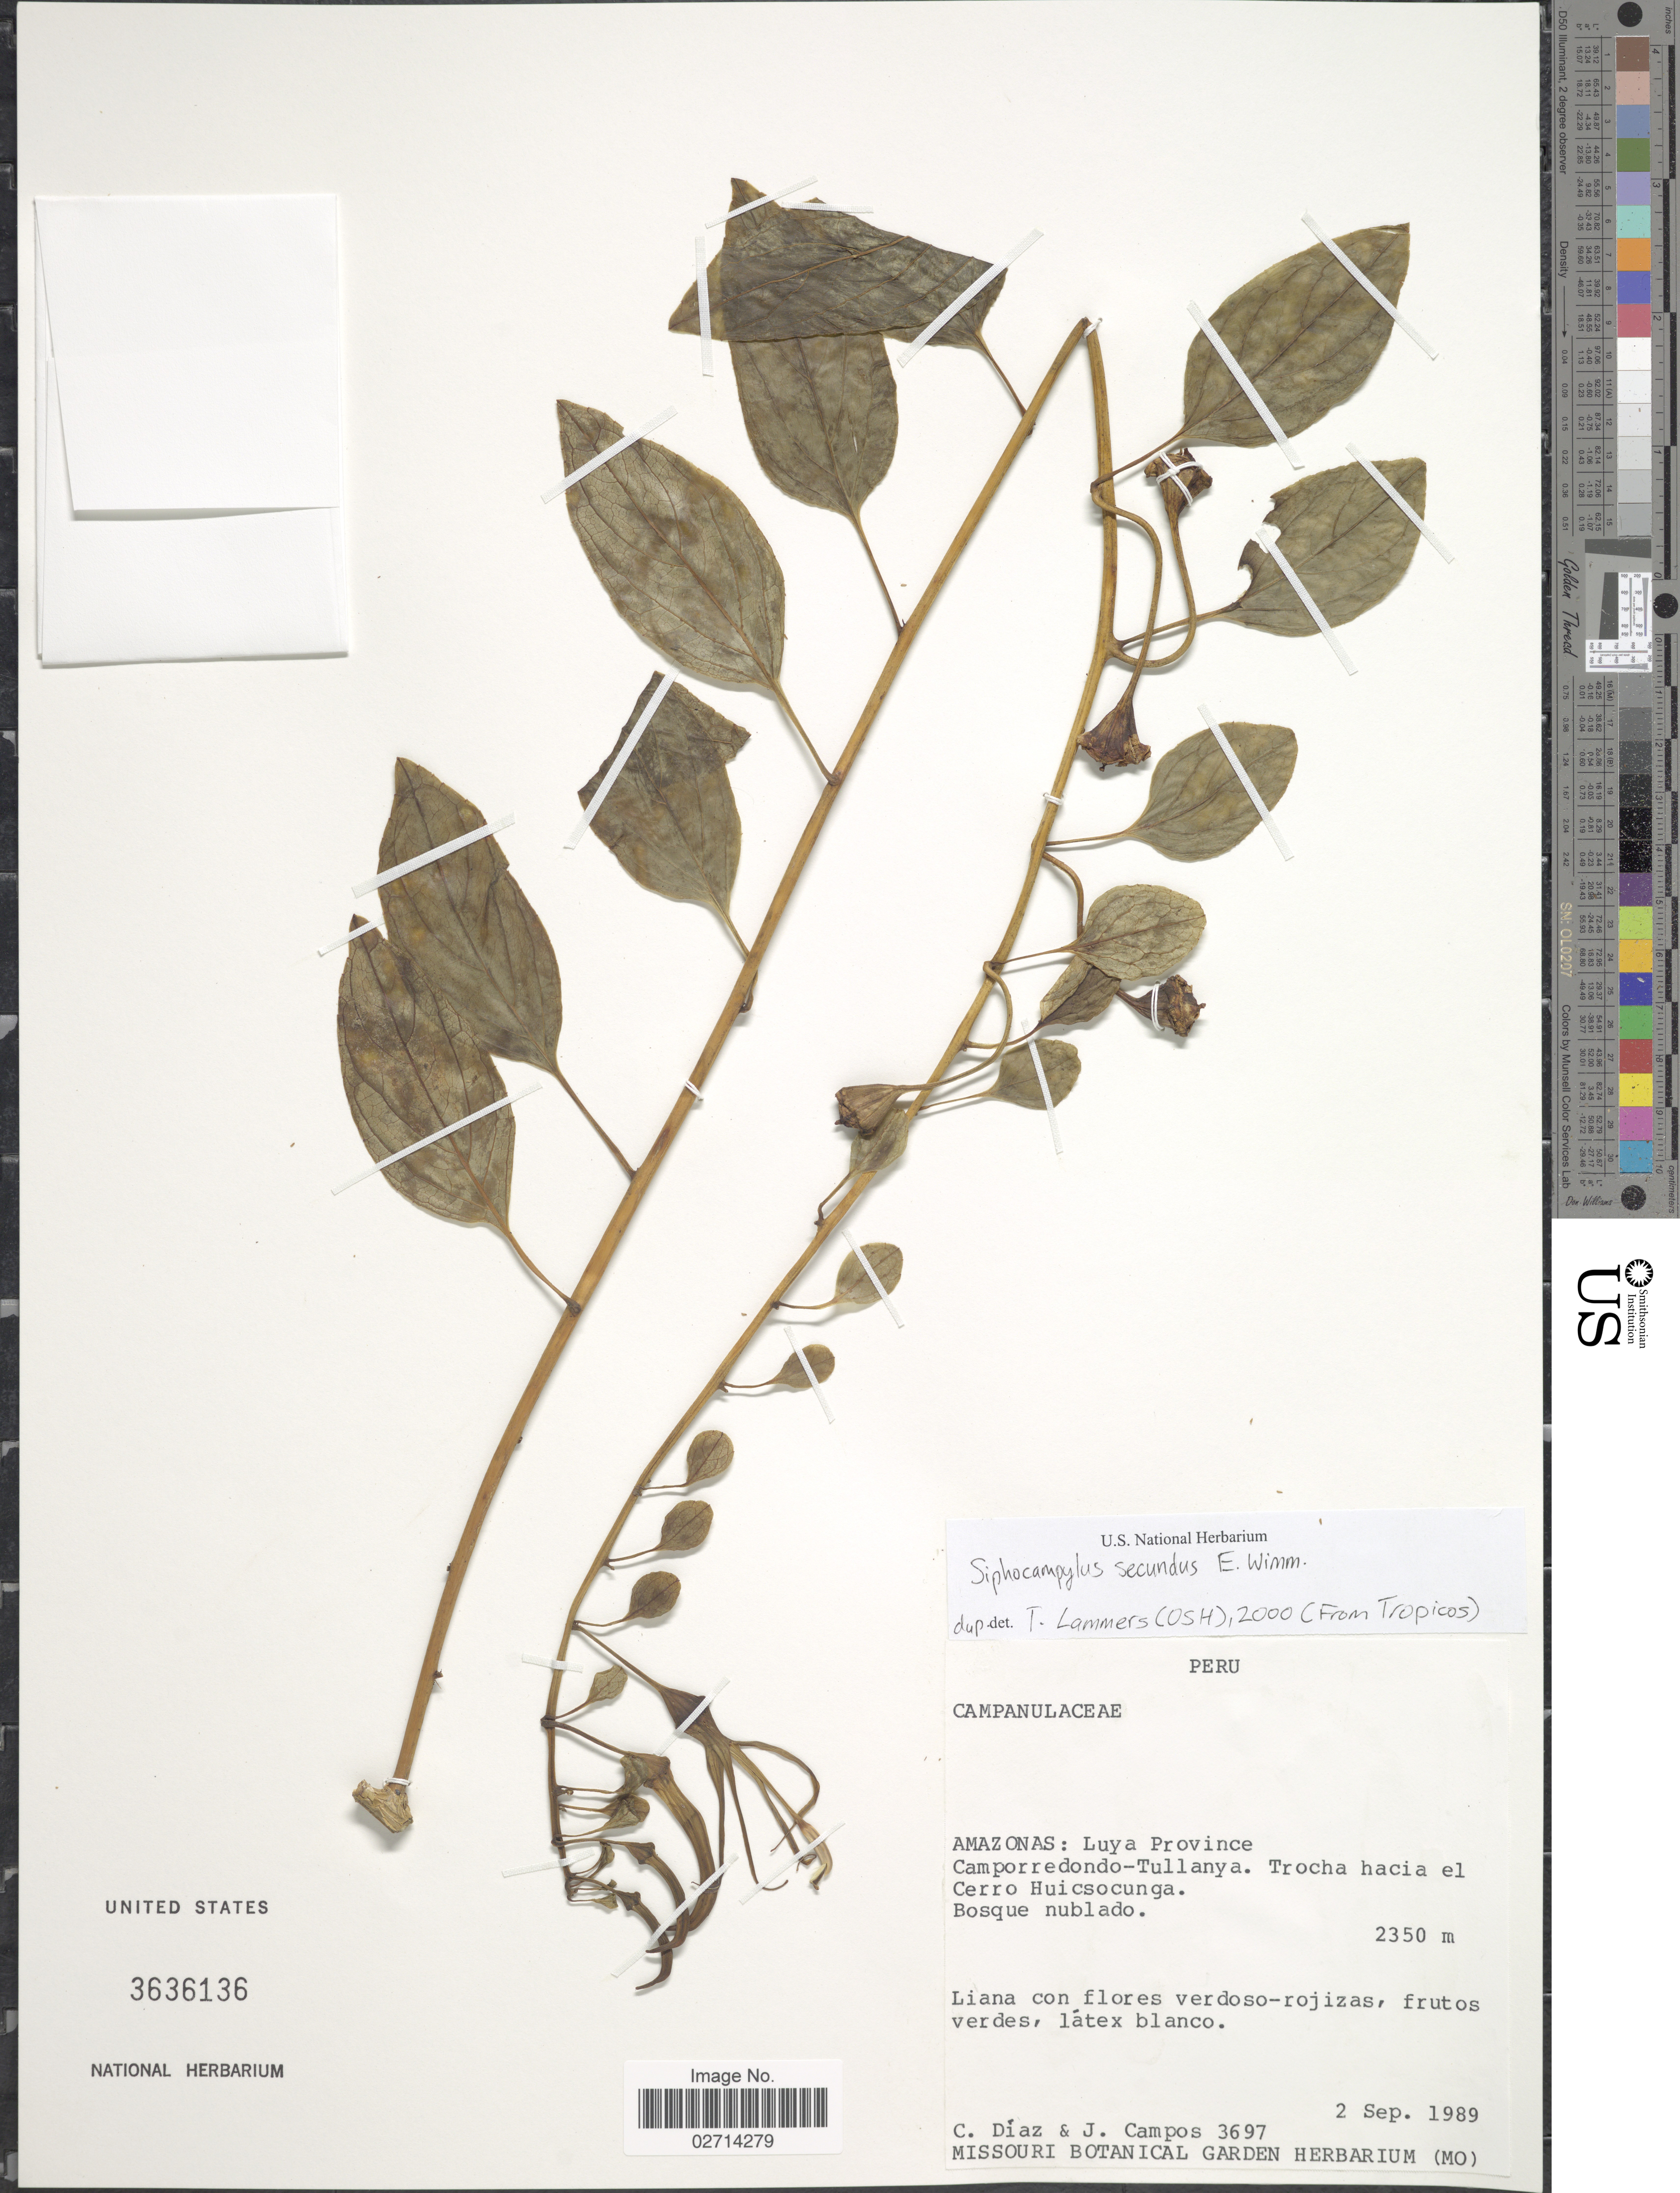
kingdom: Plantae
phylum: Tracheophyta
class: Magnoliopsida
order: Asterales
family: Campanulaceae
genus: Siphocampylus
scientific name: Siphocampylus secundus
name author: E. Wimm.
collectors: C. Díaz & J. Campos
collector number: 3697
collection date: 1989-09-02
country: Peru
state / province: Amazonas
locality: Luya Province, Camporredondo-Tullanya, Trocha hacia del Cerro Huicsocunga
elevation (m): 2350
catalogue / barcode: US 3636136